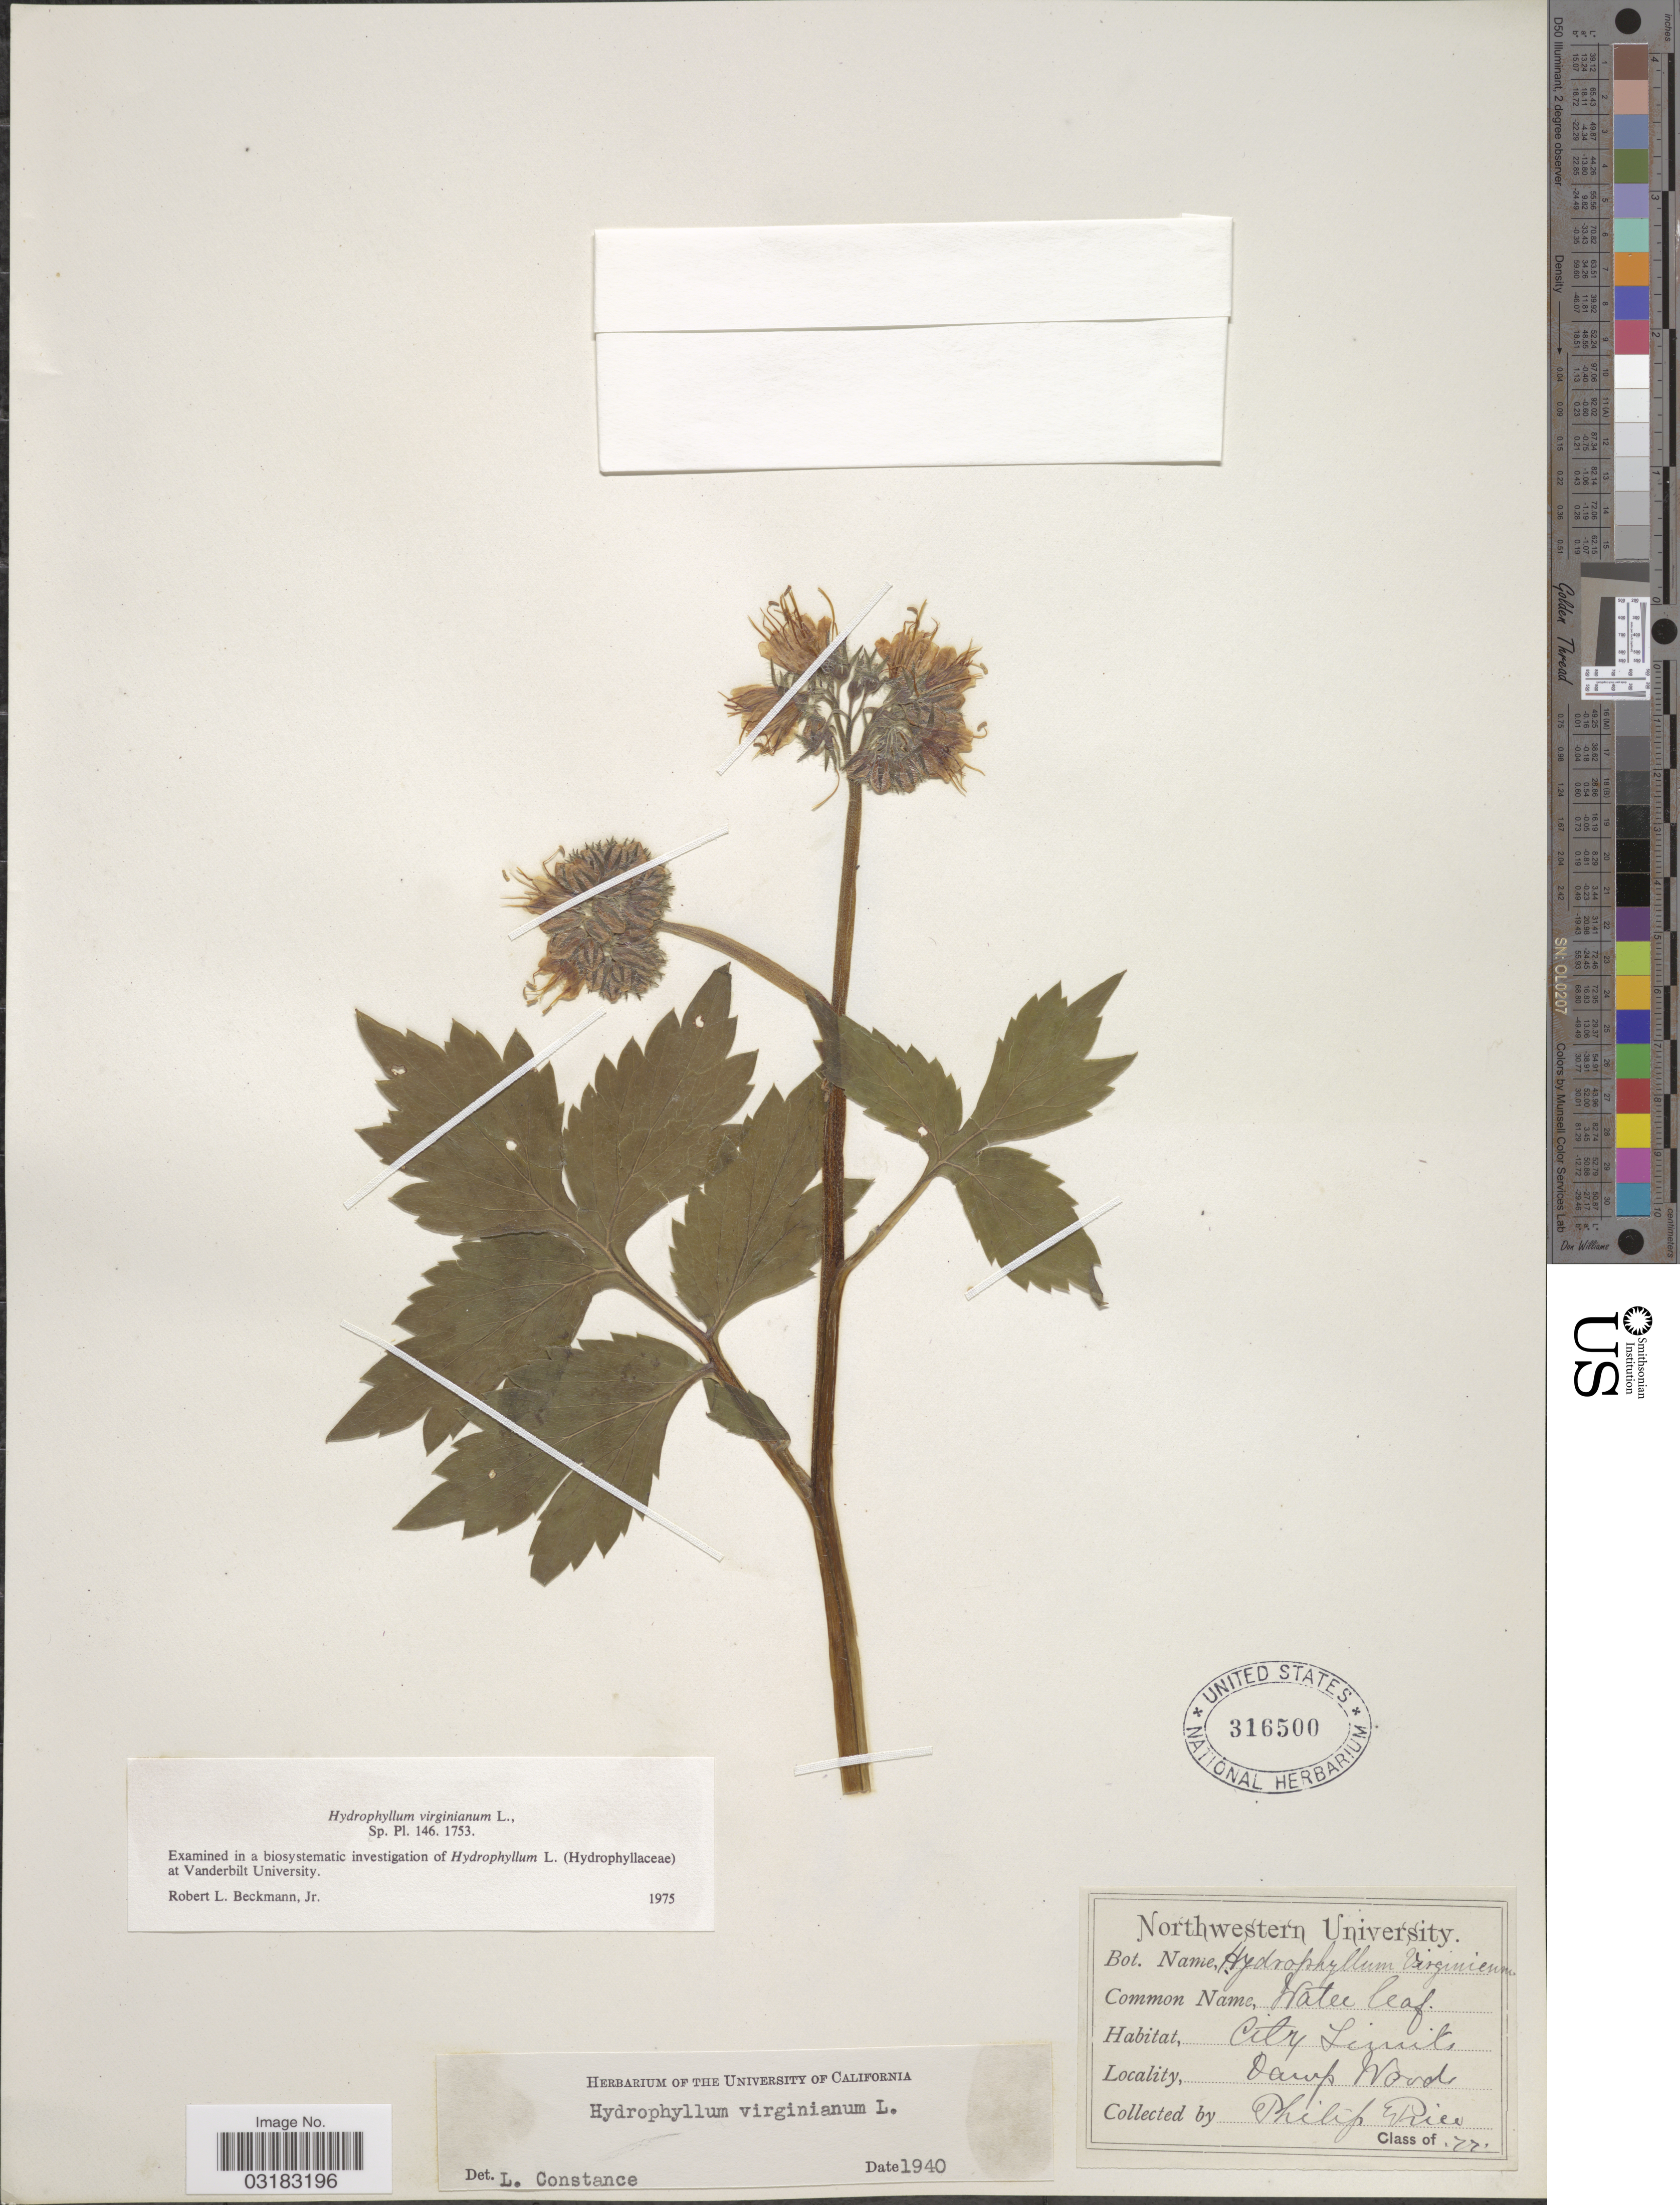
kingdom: Plantae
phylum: Tracheophyta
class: Magnoliopsida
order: Boraginales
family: Hydrophyllaceae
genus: Hydrophyllum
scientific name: Hydrophyllum virginianum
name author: L.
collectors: P. Price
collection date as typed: Transcribed d/m/y: //77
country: United States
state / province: Illinois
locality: City Limits. Damp woods.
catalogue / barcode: US 316500